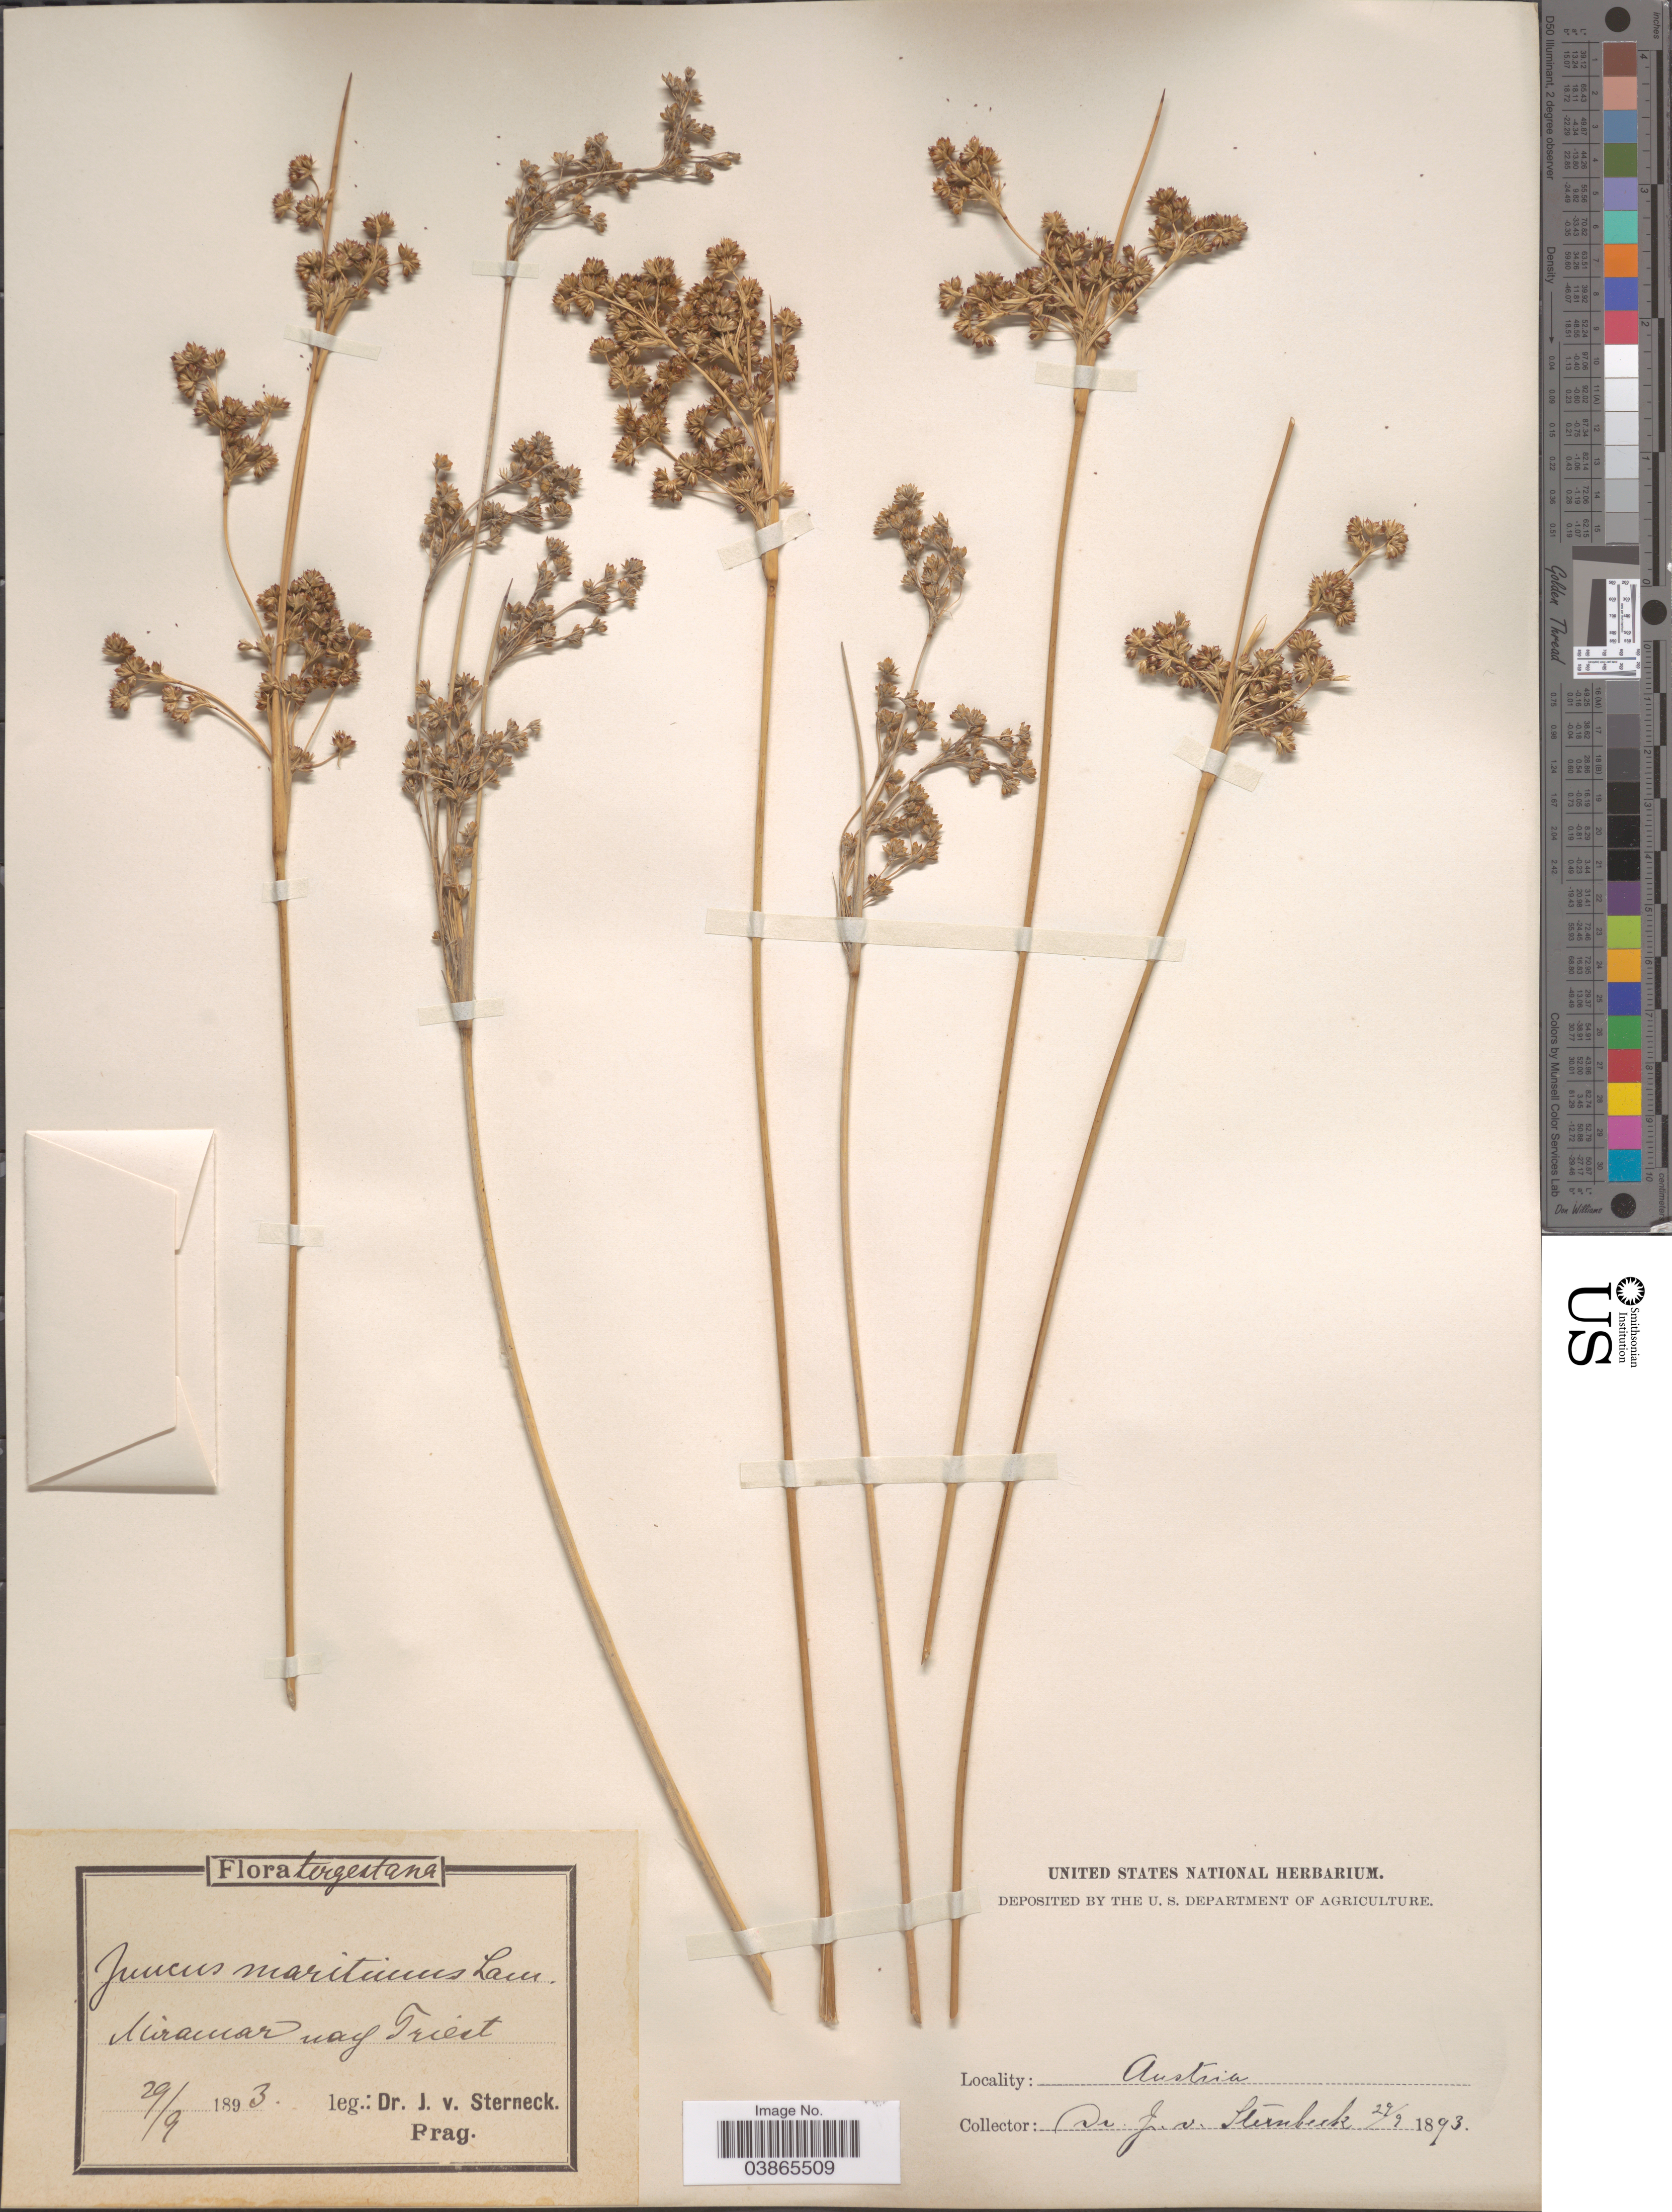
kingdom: Plantae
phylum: Tracheophyta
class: Liliopsida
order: Poales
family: Juncaceae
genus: Juncus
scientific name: Juncus maritimus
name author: Lam.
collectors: J. von Sterneck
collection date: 1893-09-29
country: Italy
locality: Tergestana. Miramar may Triest.